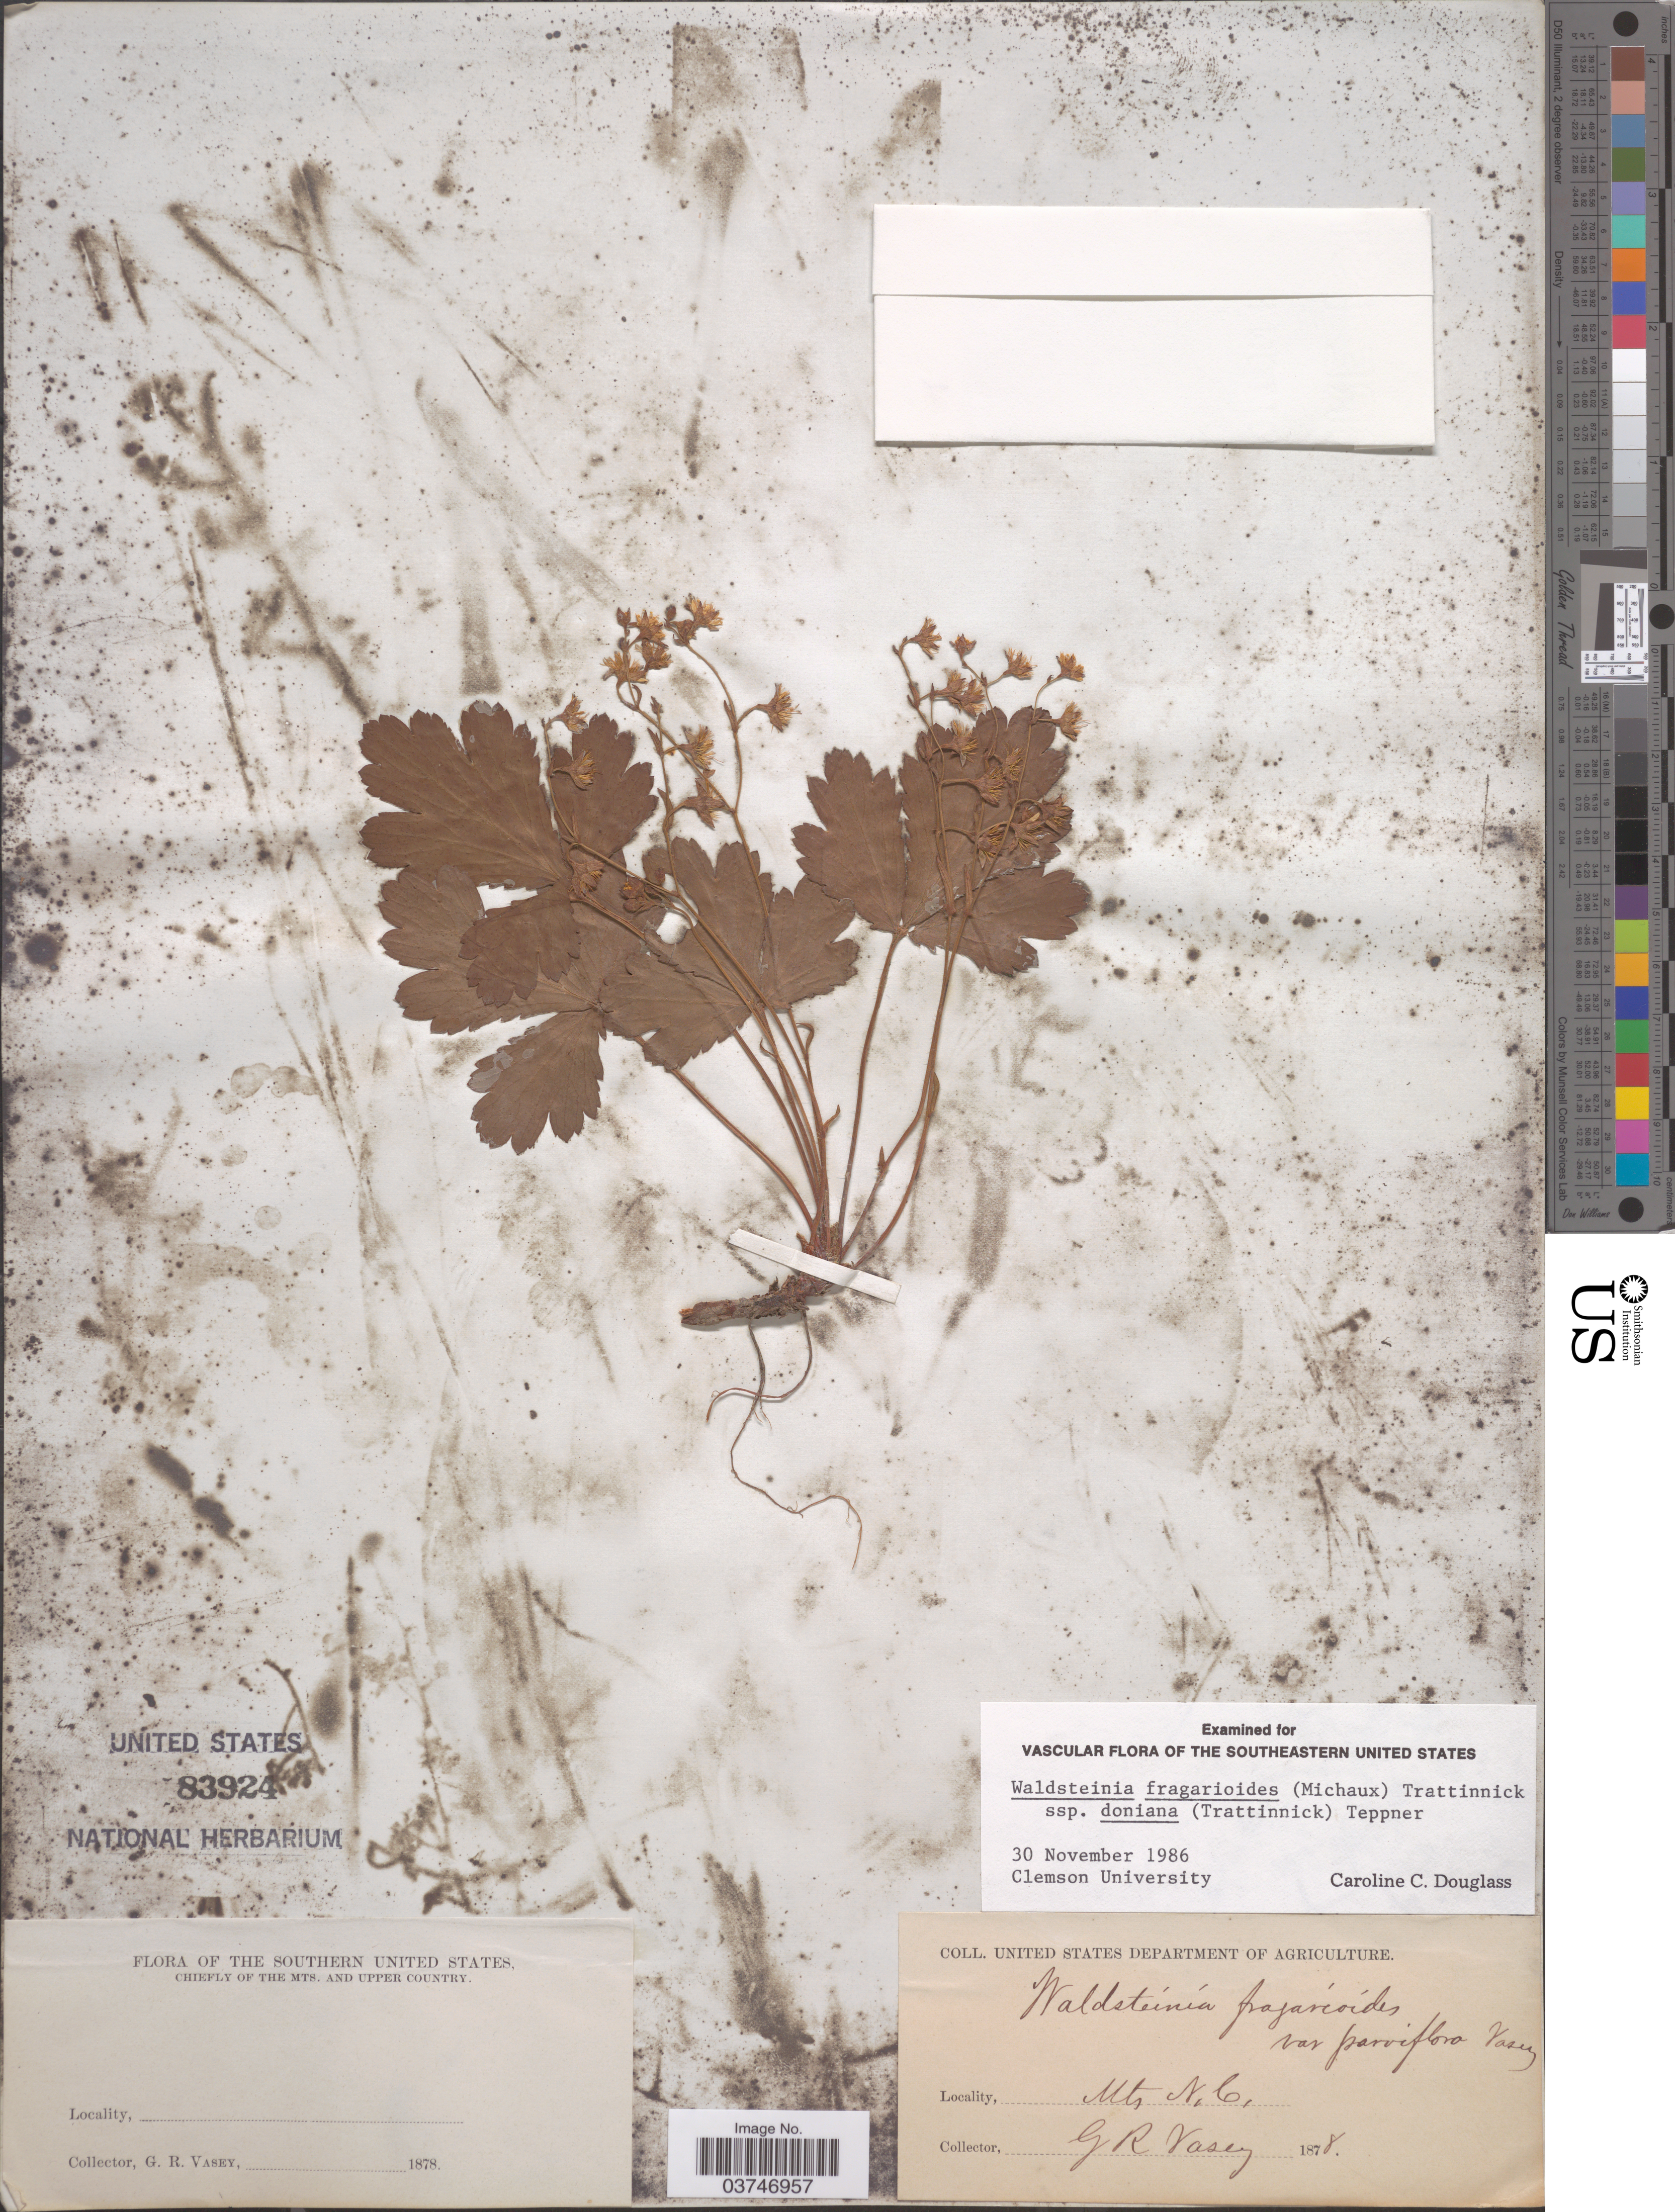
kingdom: Plantae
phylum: Tracheophyta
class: Magnoliopsida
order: Rosales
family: Rosaceae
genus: Waldsteinia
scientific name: Waldsteinia fragarioides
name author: (Michx.) Tratt.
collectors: G. R. Vasey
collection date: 1878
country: United States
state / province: North Carolina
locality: The Southern United States, chiefly of the Mts. and Upper County. Mts N. C.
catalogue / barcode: US 83924